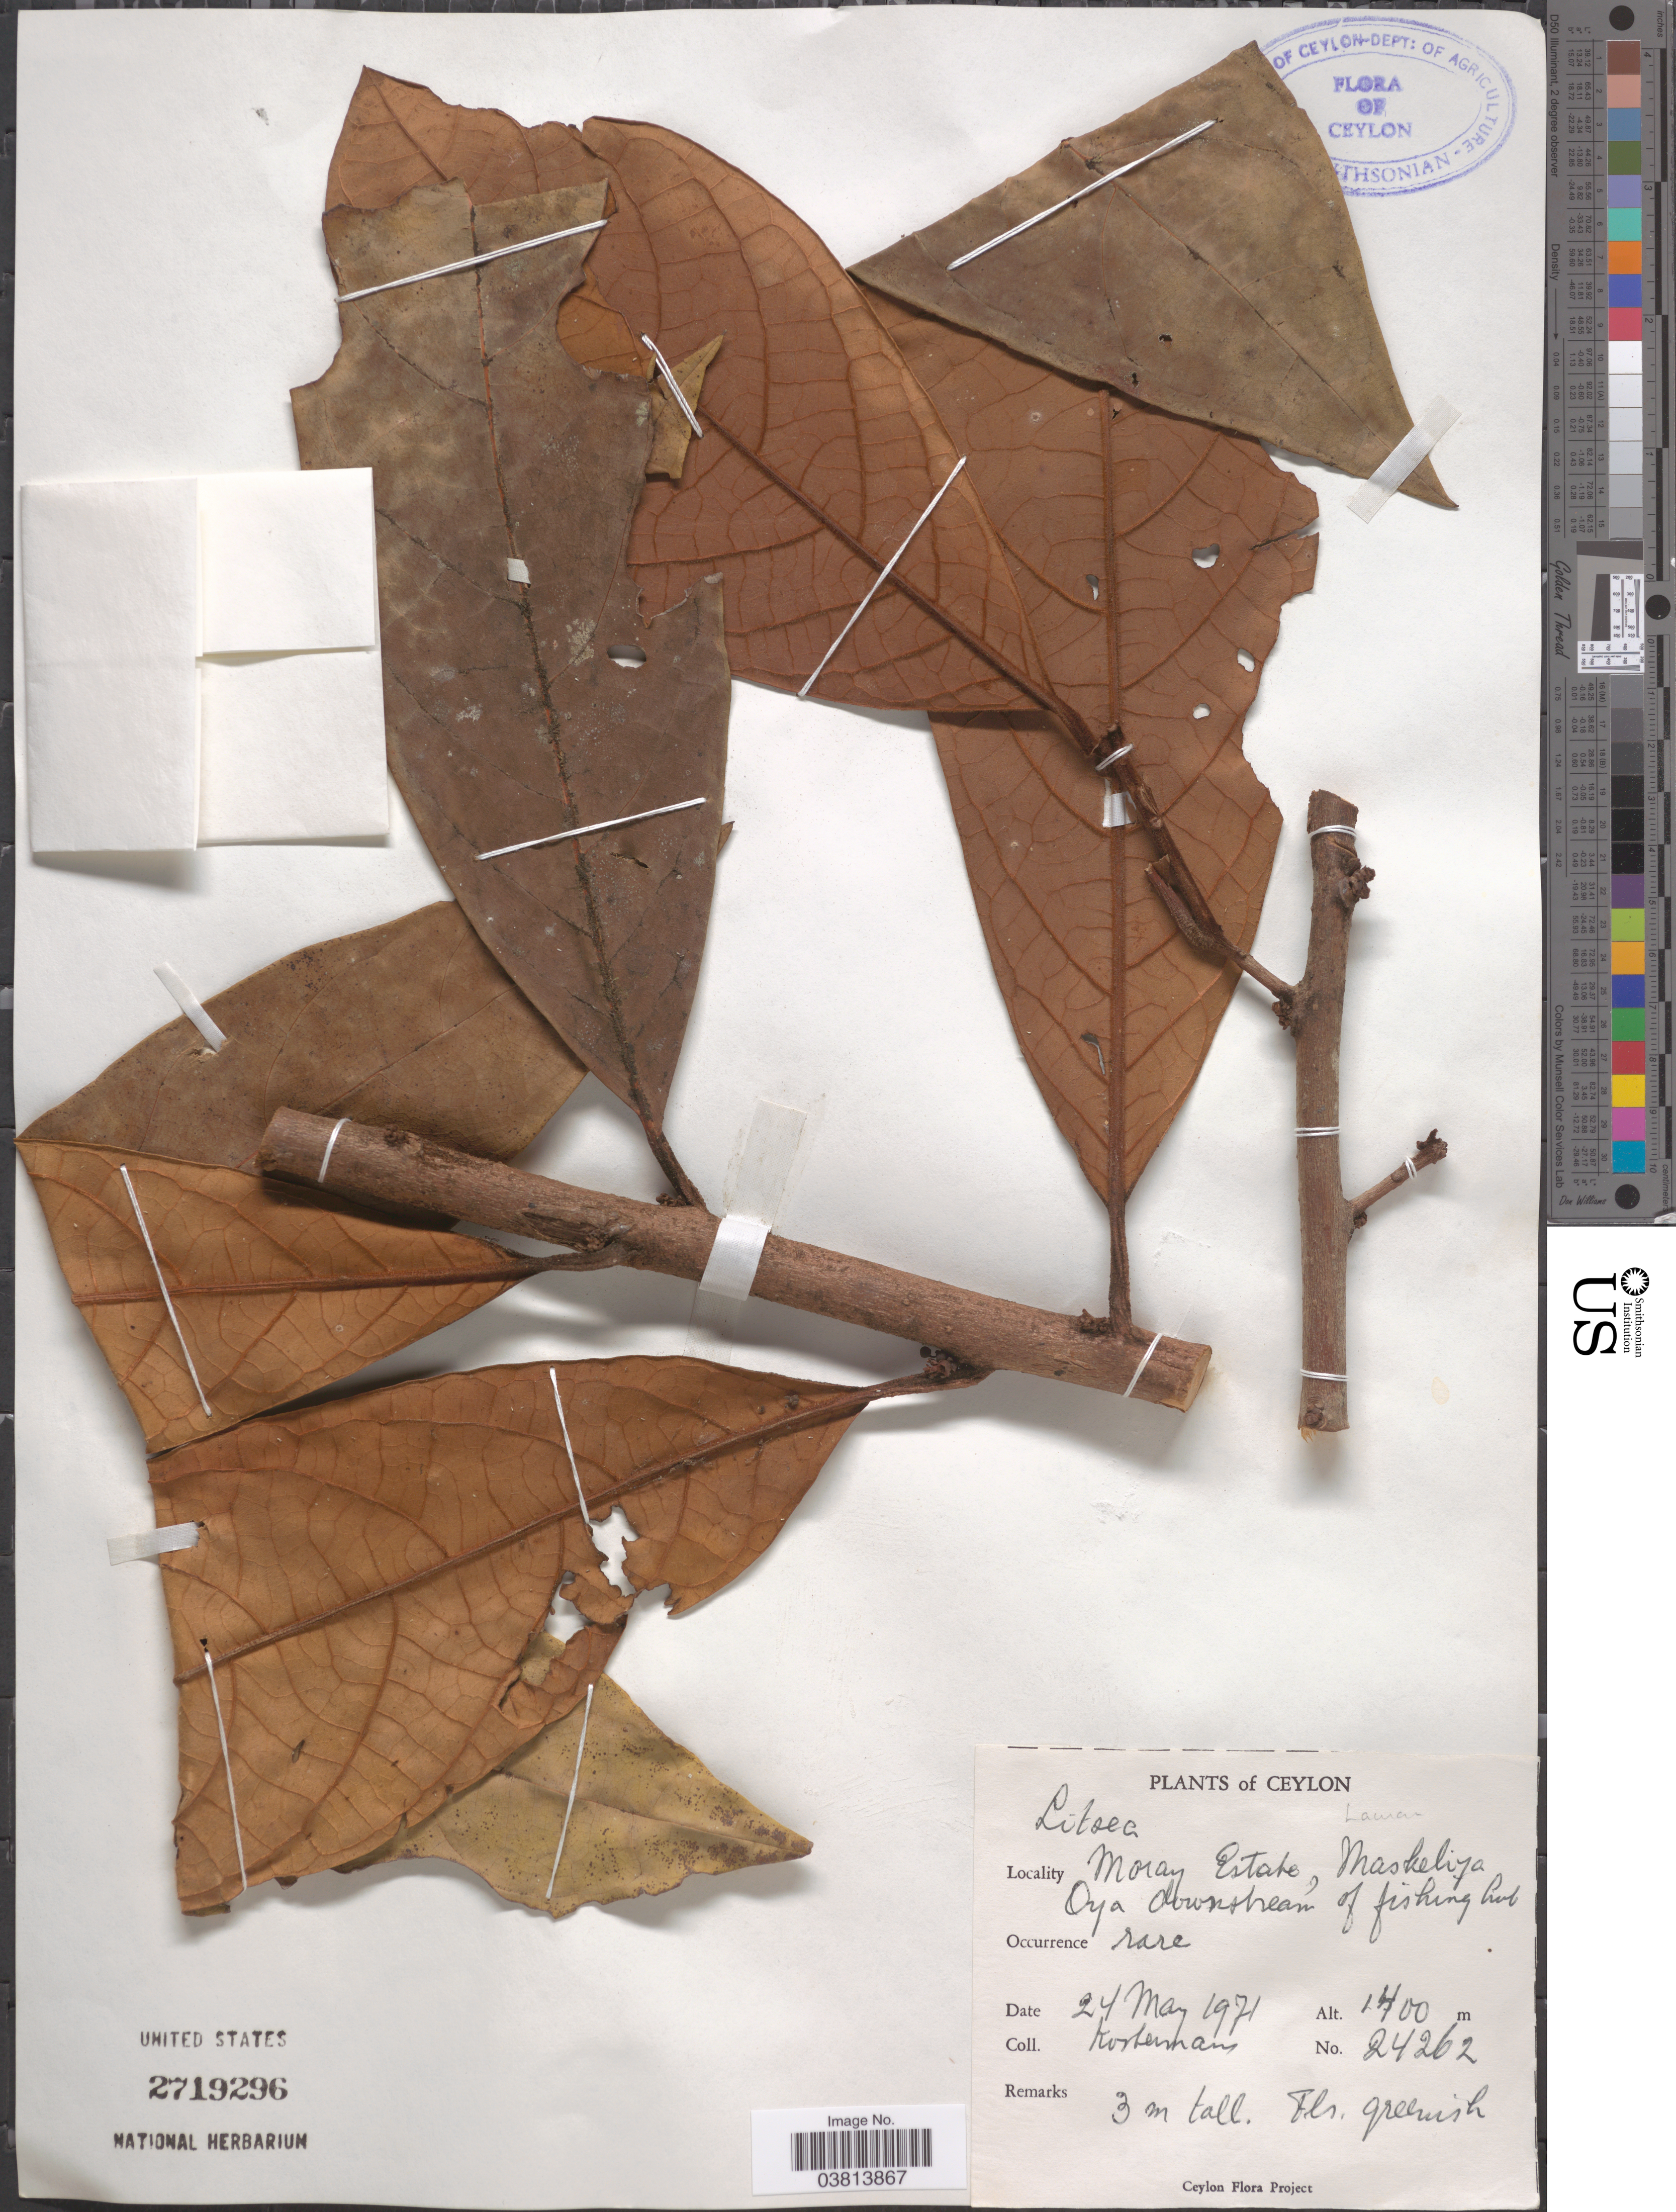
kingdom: Plantae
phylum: Tracheophyta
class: Magnoliopsida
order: Laurales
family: Lauraceae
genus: Litsea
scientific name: Litsea sp.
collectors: Kostermans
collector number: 24262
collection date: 1971-05-24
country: Sri Lanka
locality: Ceylon. Moray Estate, Maskeliya Oya downstream of fishinghut.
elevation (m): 1400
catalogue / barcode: US 2719296